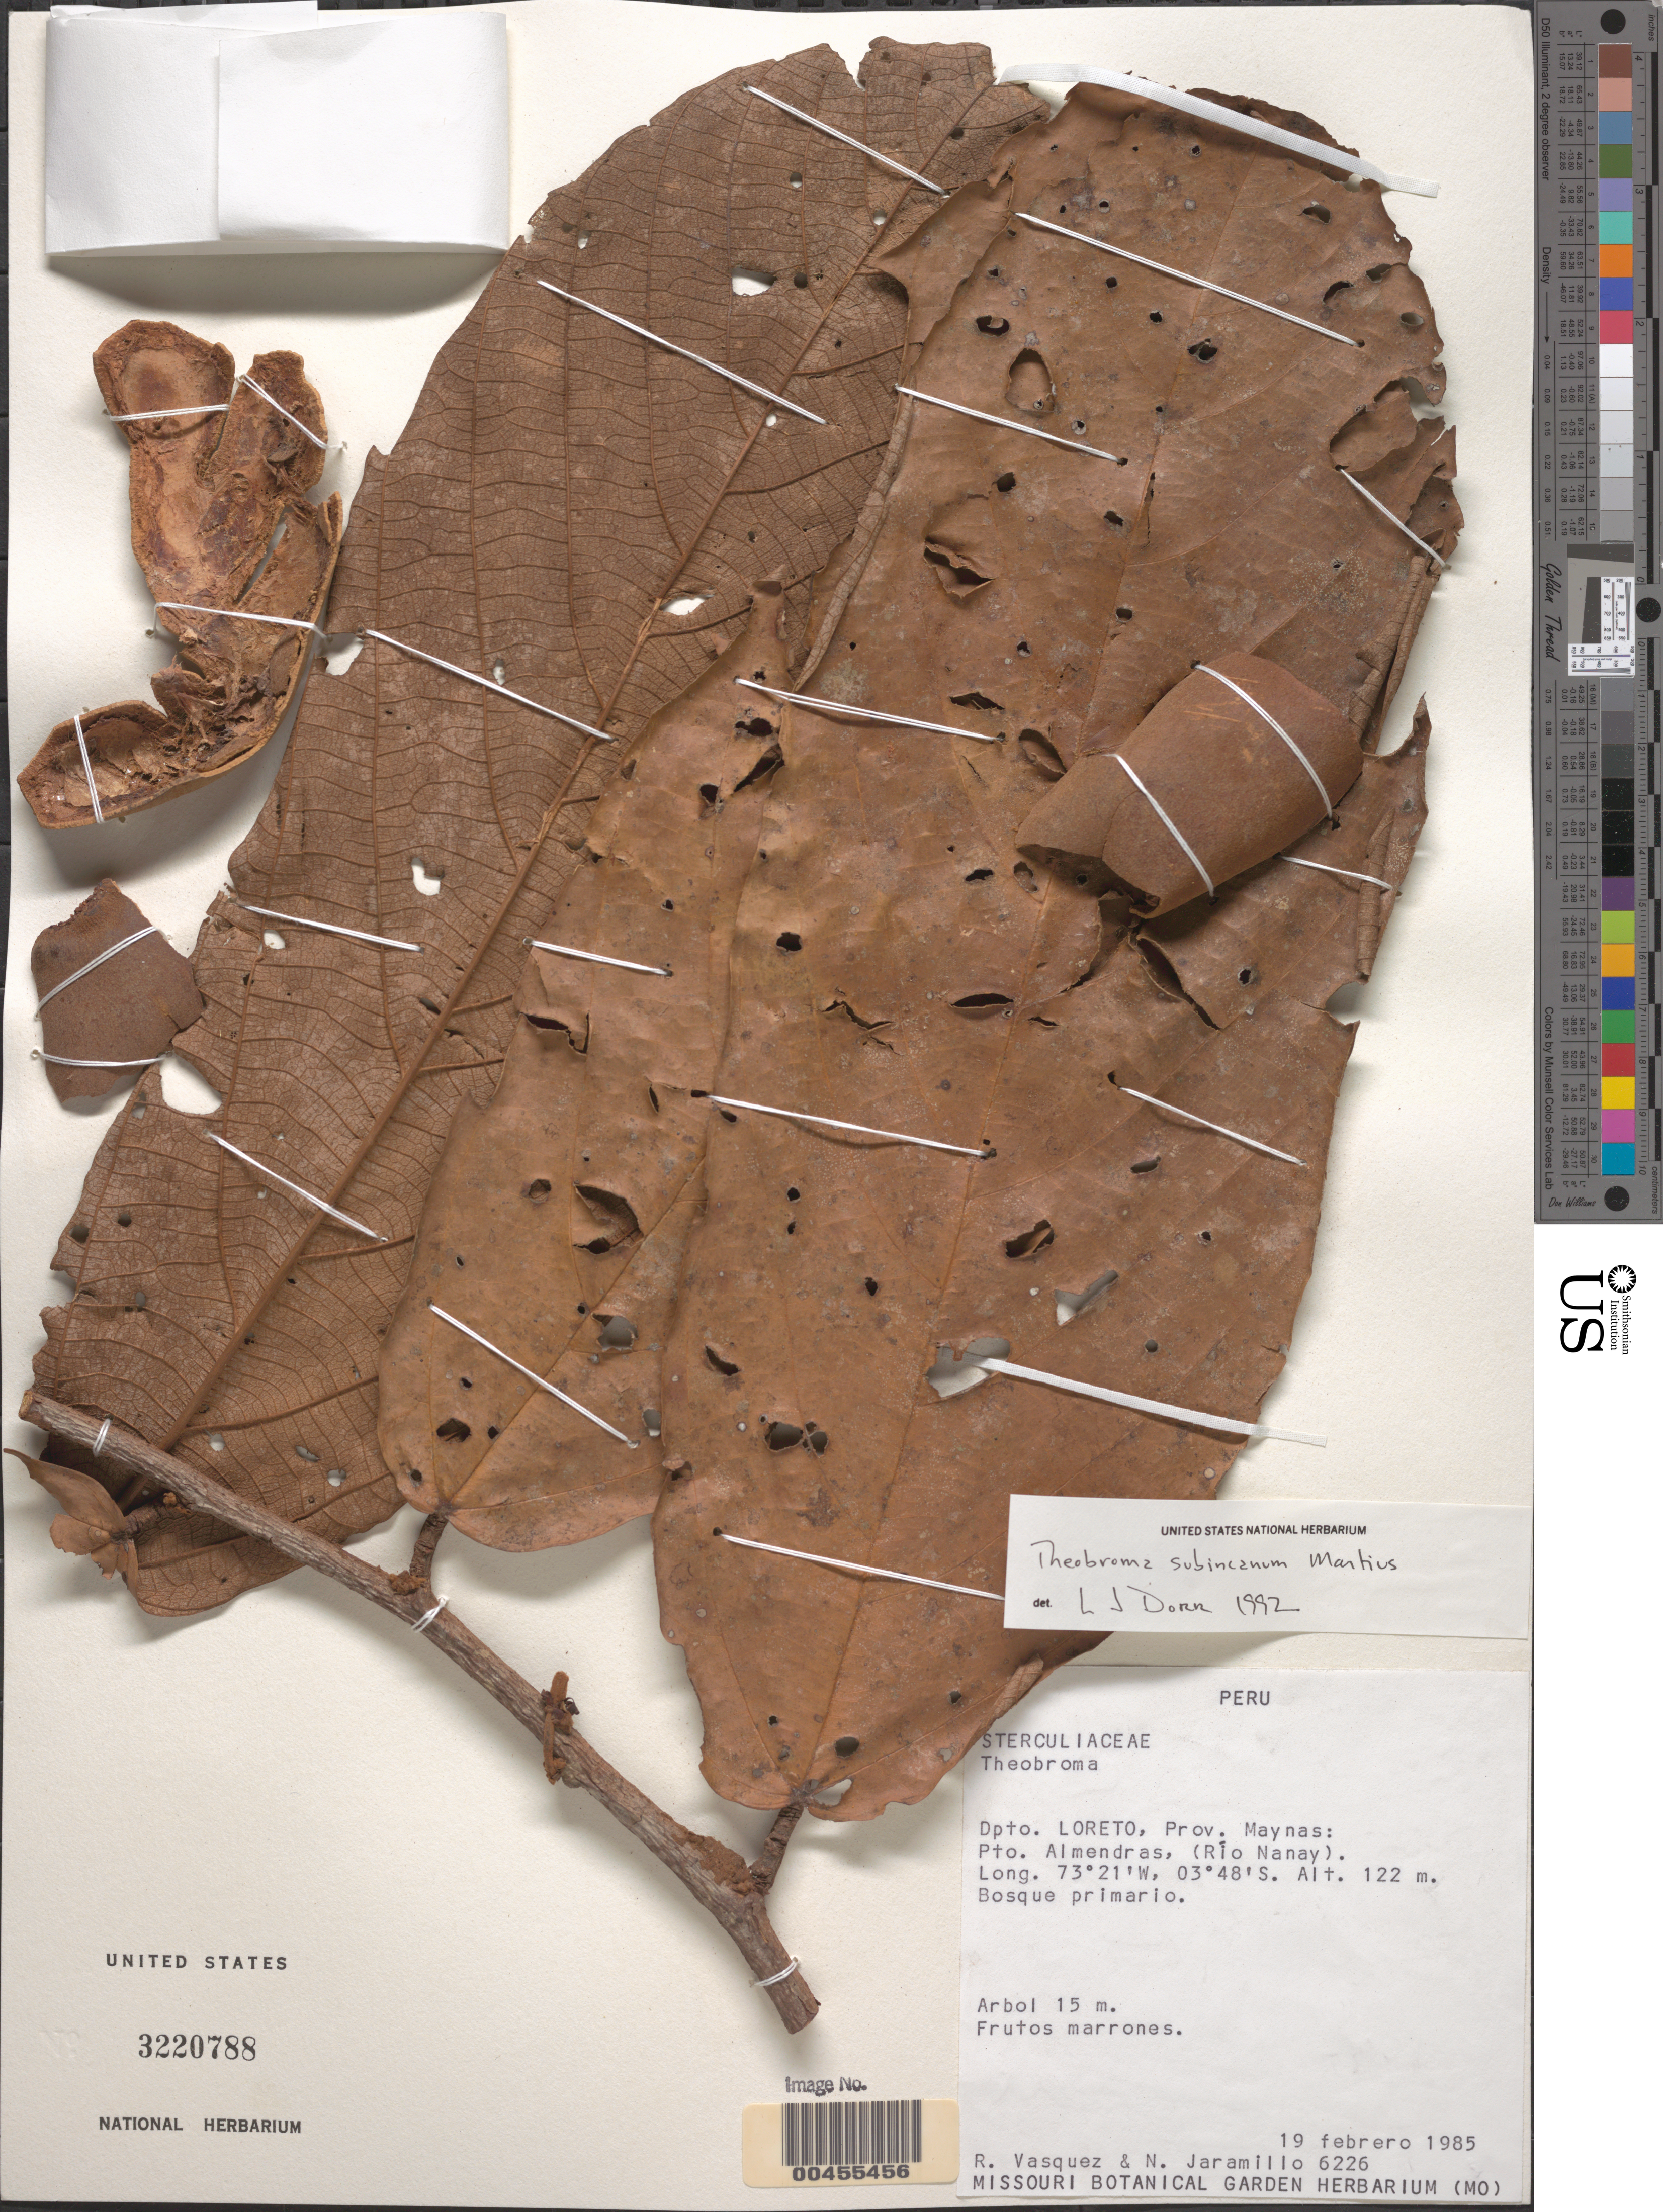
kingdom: Plantae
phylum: Tracheophyta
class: Magnoliopsida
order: Malvales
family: Malvaceae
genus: Theobroma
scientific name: Theobroma subincanum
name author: Mart.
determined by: Dorr, L. J., (BOT), Smithsonian Institution - National Museum of Natural History (UNITED STATES)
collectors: R. Vásquez & N. Jaramillo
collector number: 6226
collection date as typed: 19 Feb 1985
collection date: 1985-02-19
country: Peru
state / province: Loreto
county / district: Maynas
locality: Pto. Almendras (Río Nanay)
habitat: Bosque primario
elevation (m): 122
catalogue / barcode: US 3220788